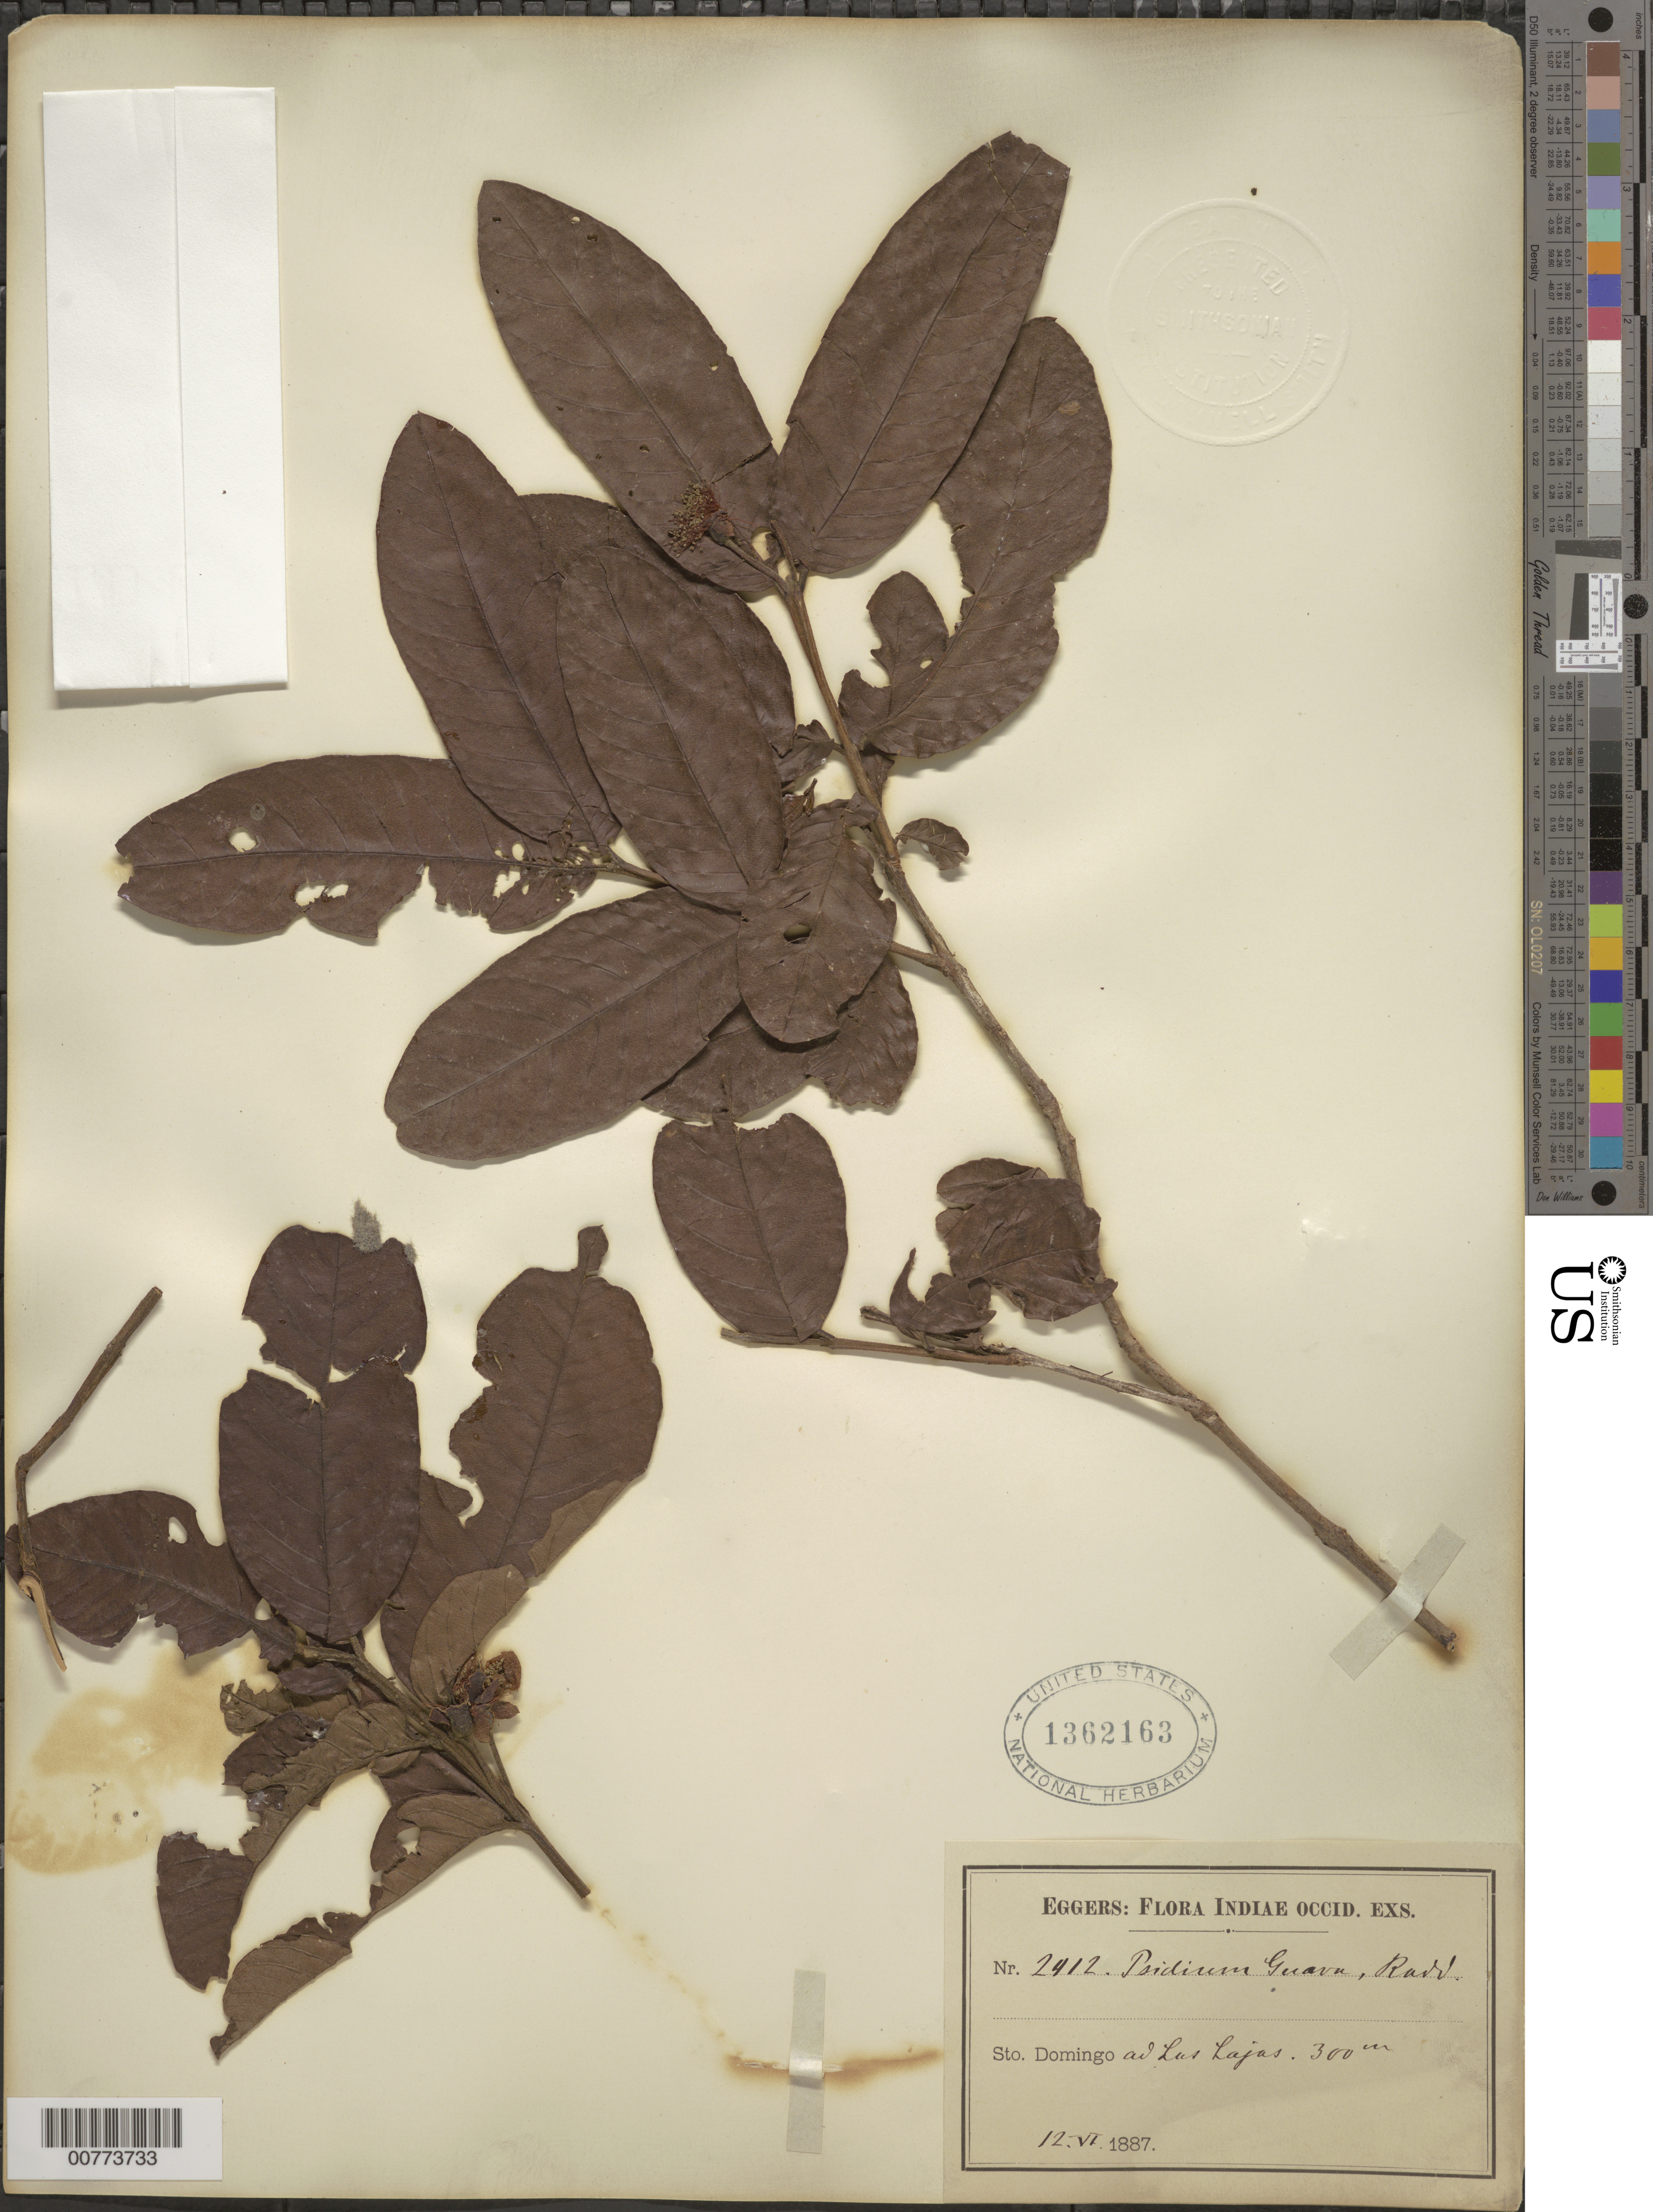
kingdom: Plantae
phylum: Tracheophyta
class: Magnoliopsida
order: Myrtales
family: Myrtaceae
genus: Psidium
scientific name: Psidium guajava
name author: L.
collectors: H. F. A. von Eggers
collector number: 2412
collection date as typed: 12 Jun 1887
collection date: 1887-06-12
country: Dominican Republic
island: Hispaniola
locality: Las Lajas.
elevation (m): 300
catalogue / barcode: US 1362163